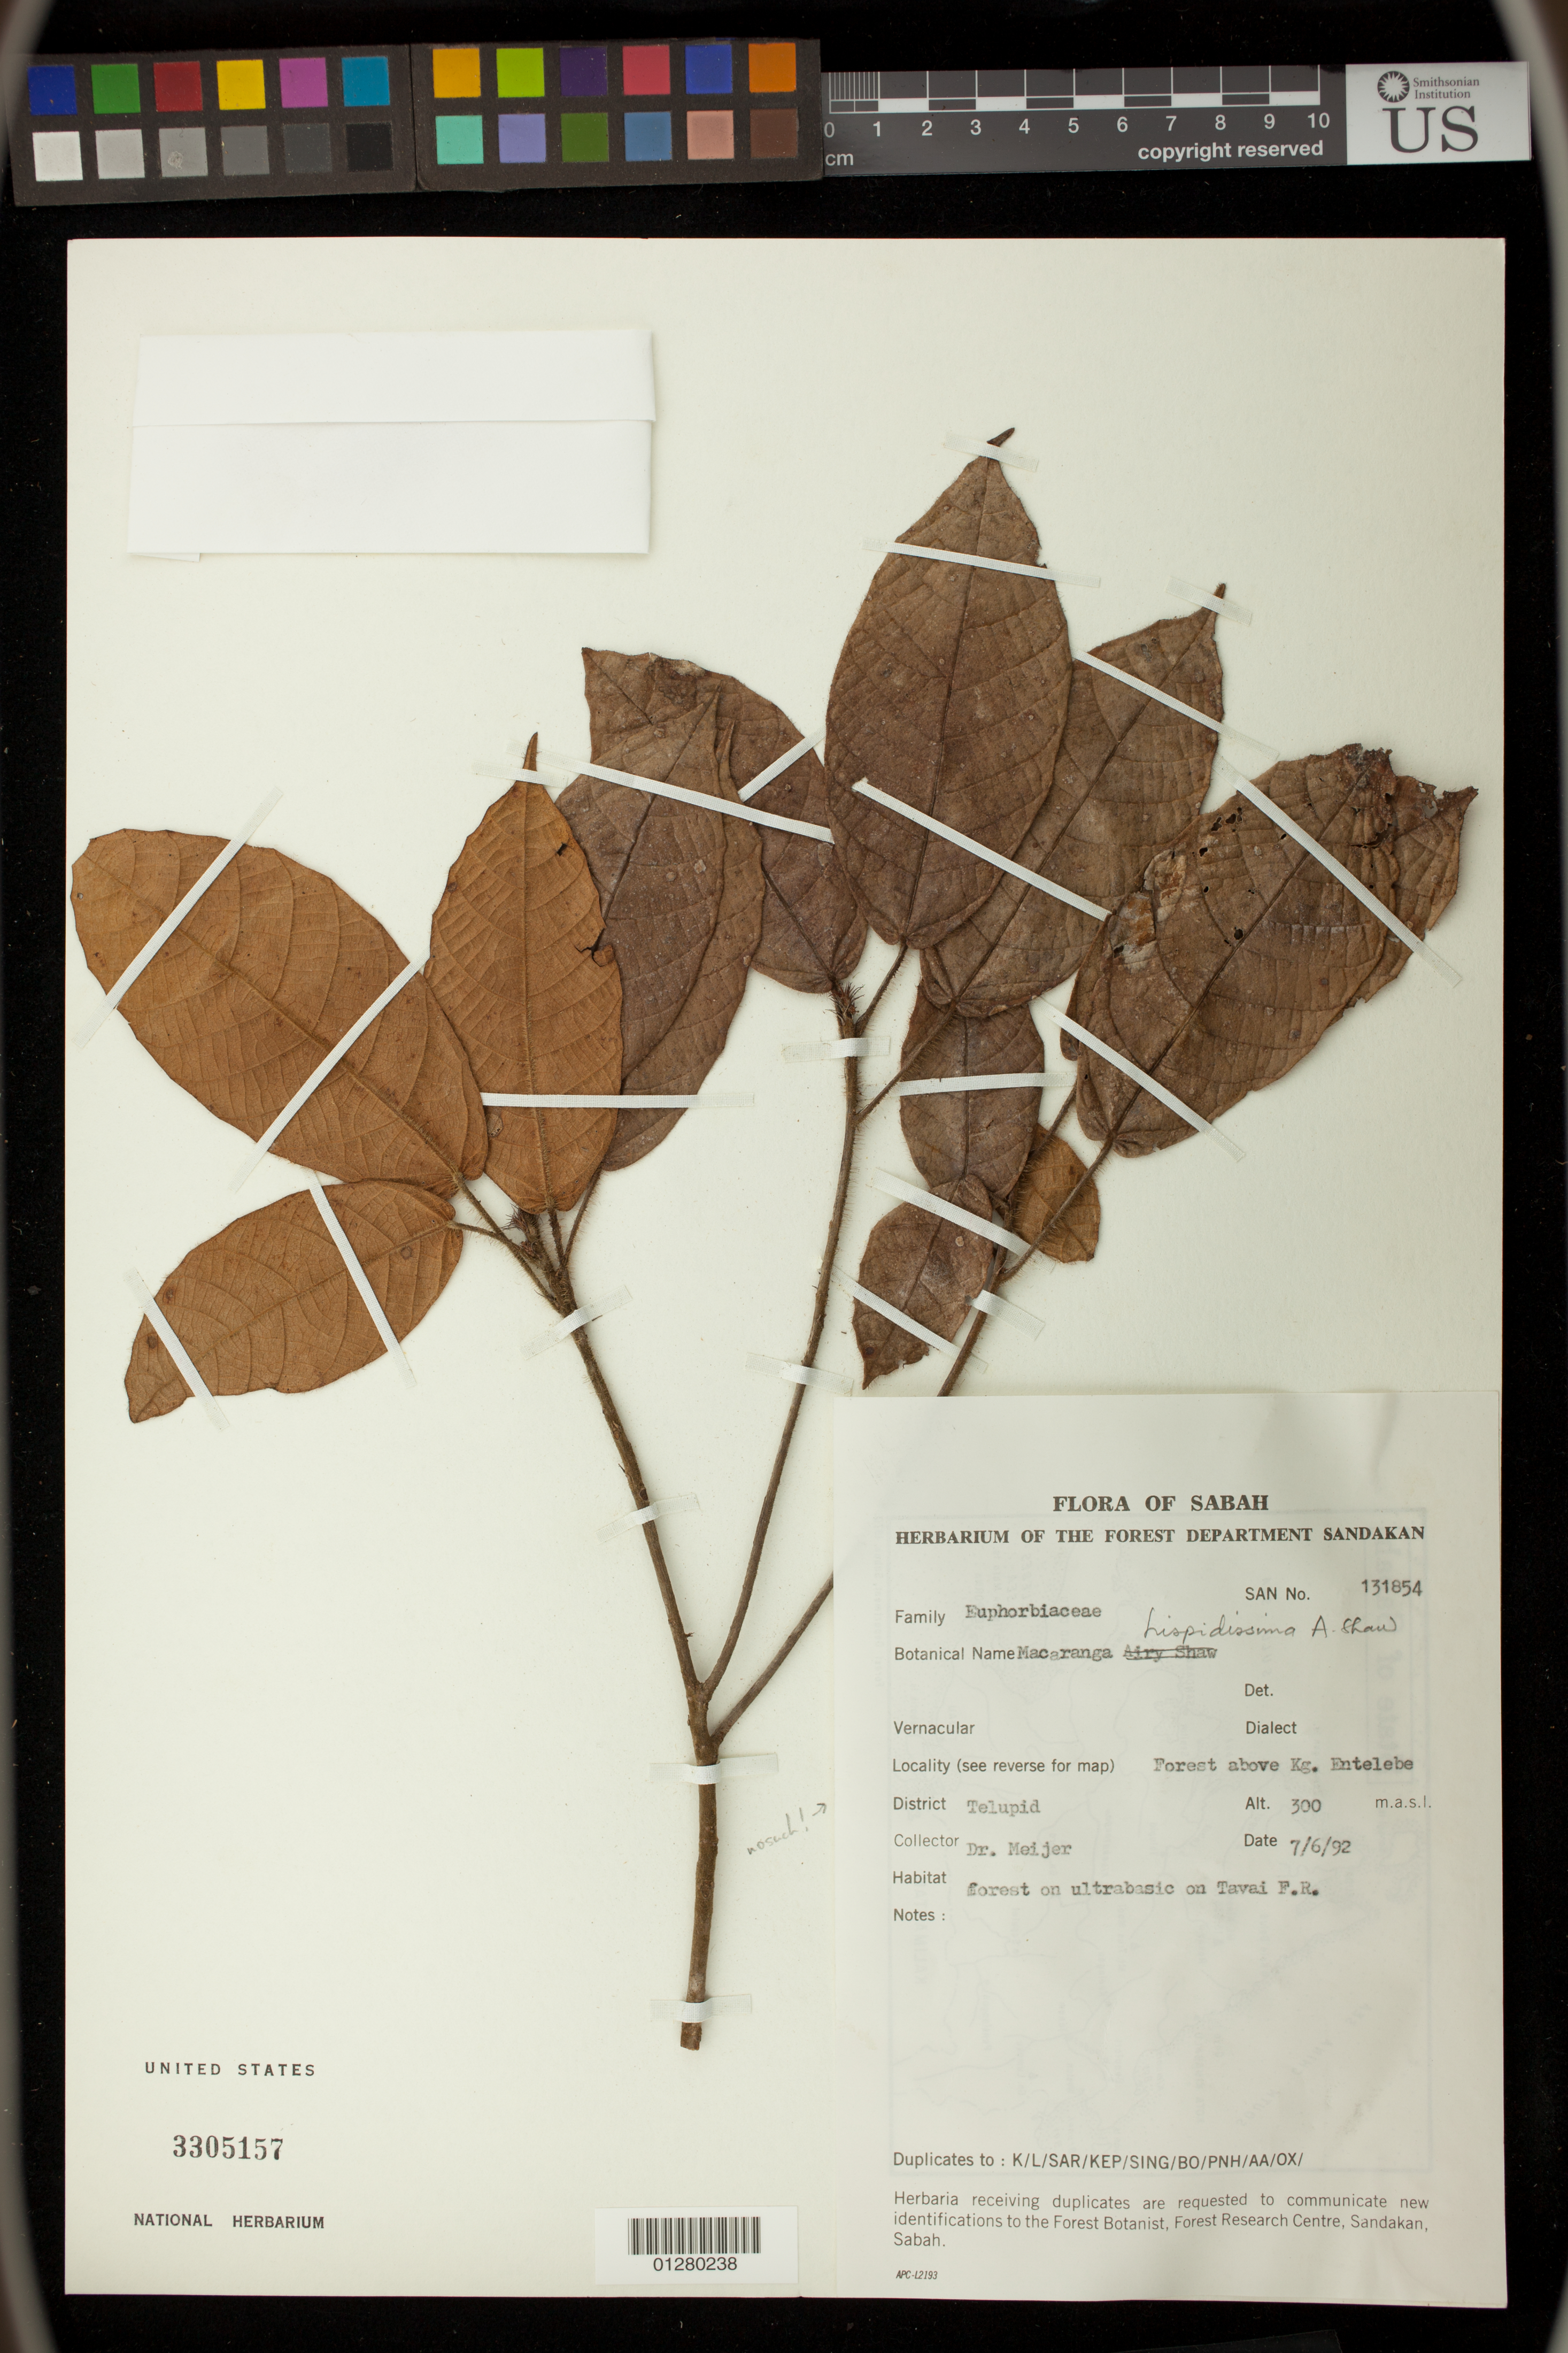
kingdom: Plantae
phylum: Tracheophyta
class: Magnoliopsida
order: Malpighiales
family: Euphorbiaceae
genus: Macaranga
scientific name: Macaranga sp.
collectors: -- Meijer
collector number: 131854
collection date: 1992-06-07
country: Malaysia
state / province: Sabah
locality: Forest above Kg. Entelebe, Telupid [north-eastern coast of Borneo]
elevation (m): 300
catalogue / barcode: US 3305157